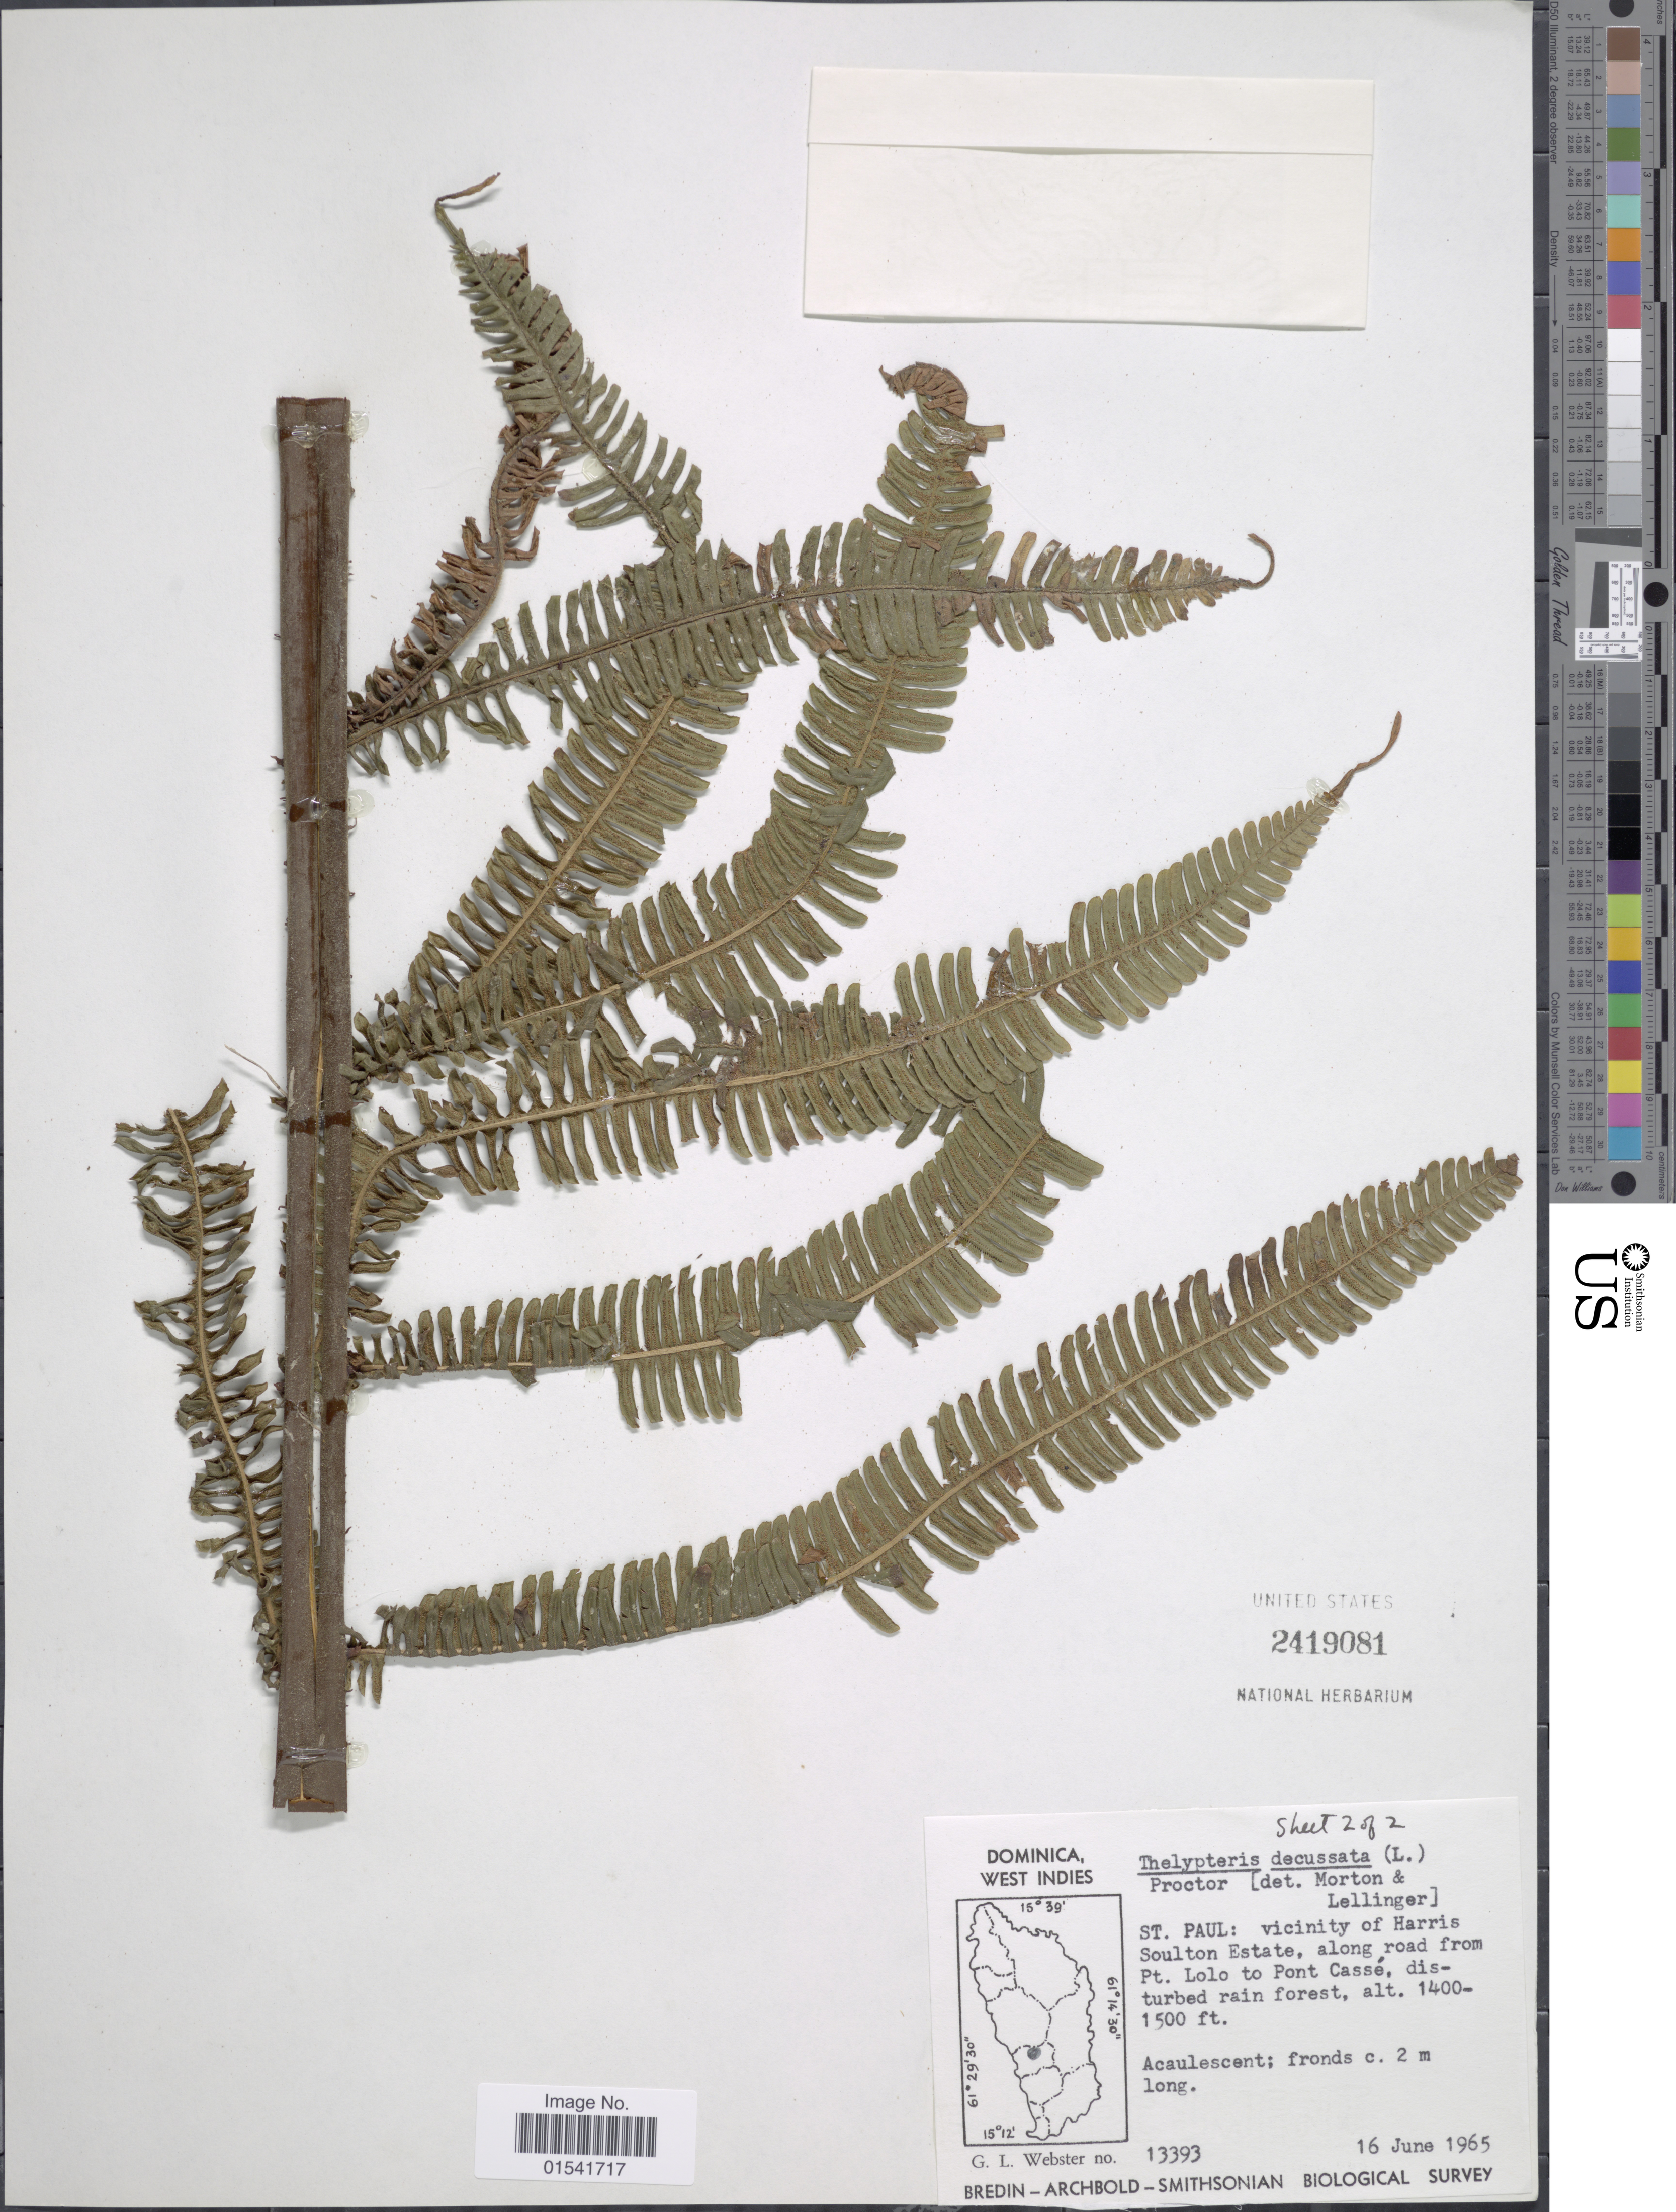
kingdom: Plantae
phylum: Tracheophyta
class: Polypodiopsida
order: Polypodiales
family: Thelypteridaceae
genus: Steiropteris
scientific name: Steiropteris decussata (L.) comb. nov., ined. 2015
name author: (L.)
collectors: G. L. Webster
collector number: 13393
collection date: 1965-06-16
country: Dominica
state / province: St. Paul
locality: West Indies, vicinity of Harris Soulton Estate, along road from Pt. Lolo to Pont Cassé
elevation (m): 427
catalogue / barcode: US 2419081